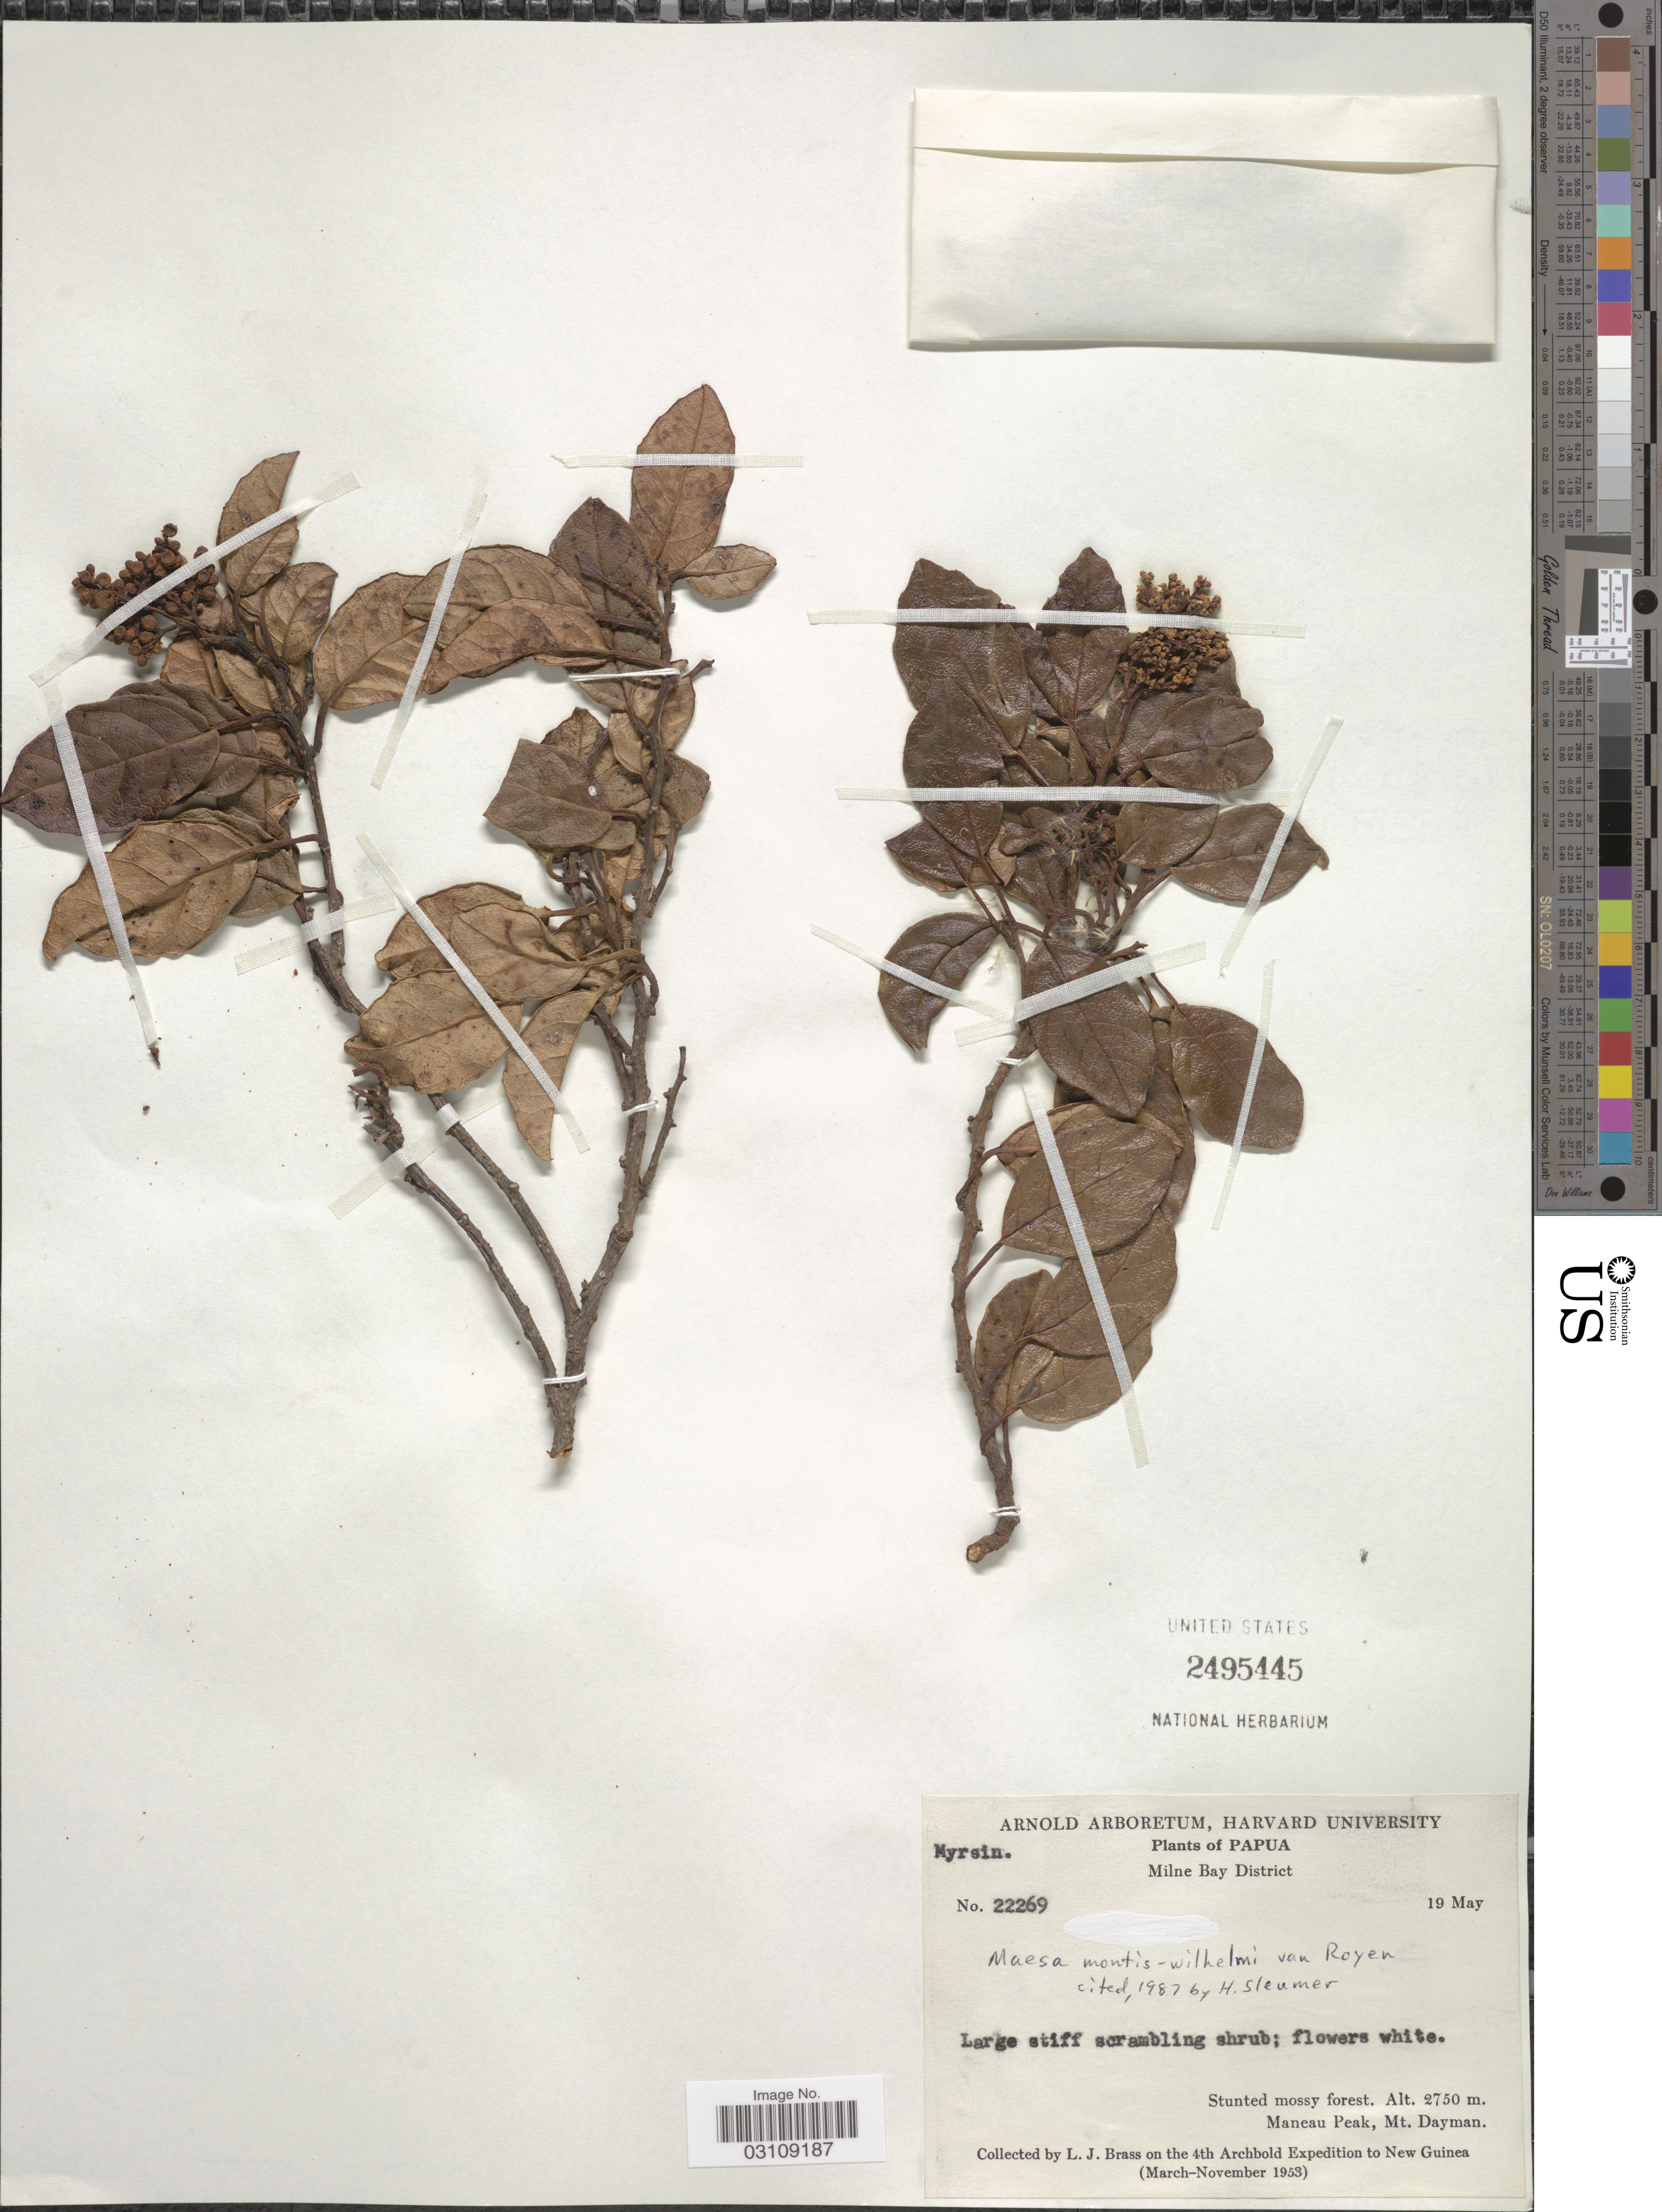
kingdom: Plantae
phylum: Tracheophyta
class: Magnoliopsida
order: Ericales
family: Primulaceae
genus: Maesa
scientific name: Maesa montis-wilhelmi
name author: P. Royen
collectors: L. J. Brass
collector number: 22269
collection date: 1953-05-19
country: Papua New Guinea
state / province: Milne Bay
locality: Milne Bay District. Maneau Peak, Mt. Dayman.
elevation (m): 2750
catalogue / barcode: US 2495445